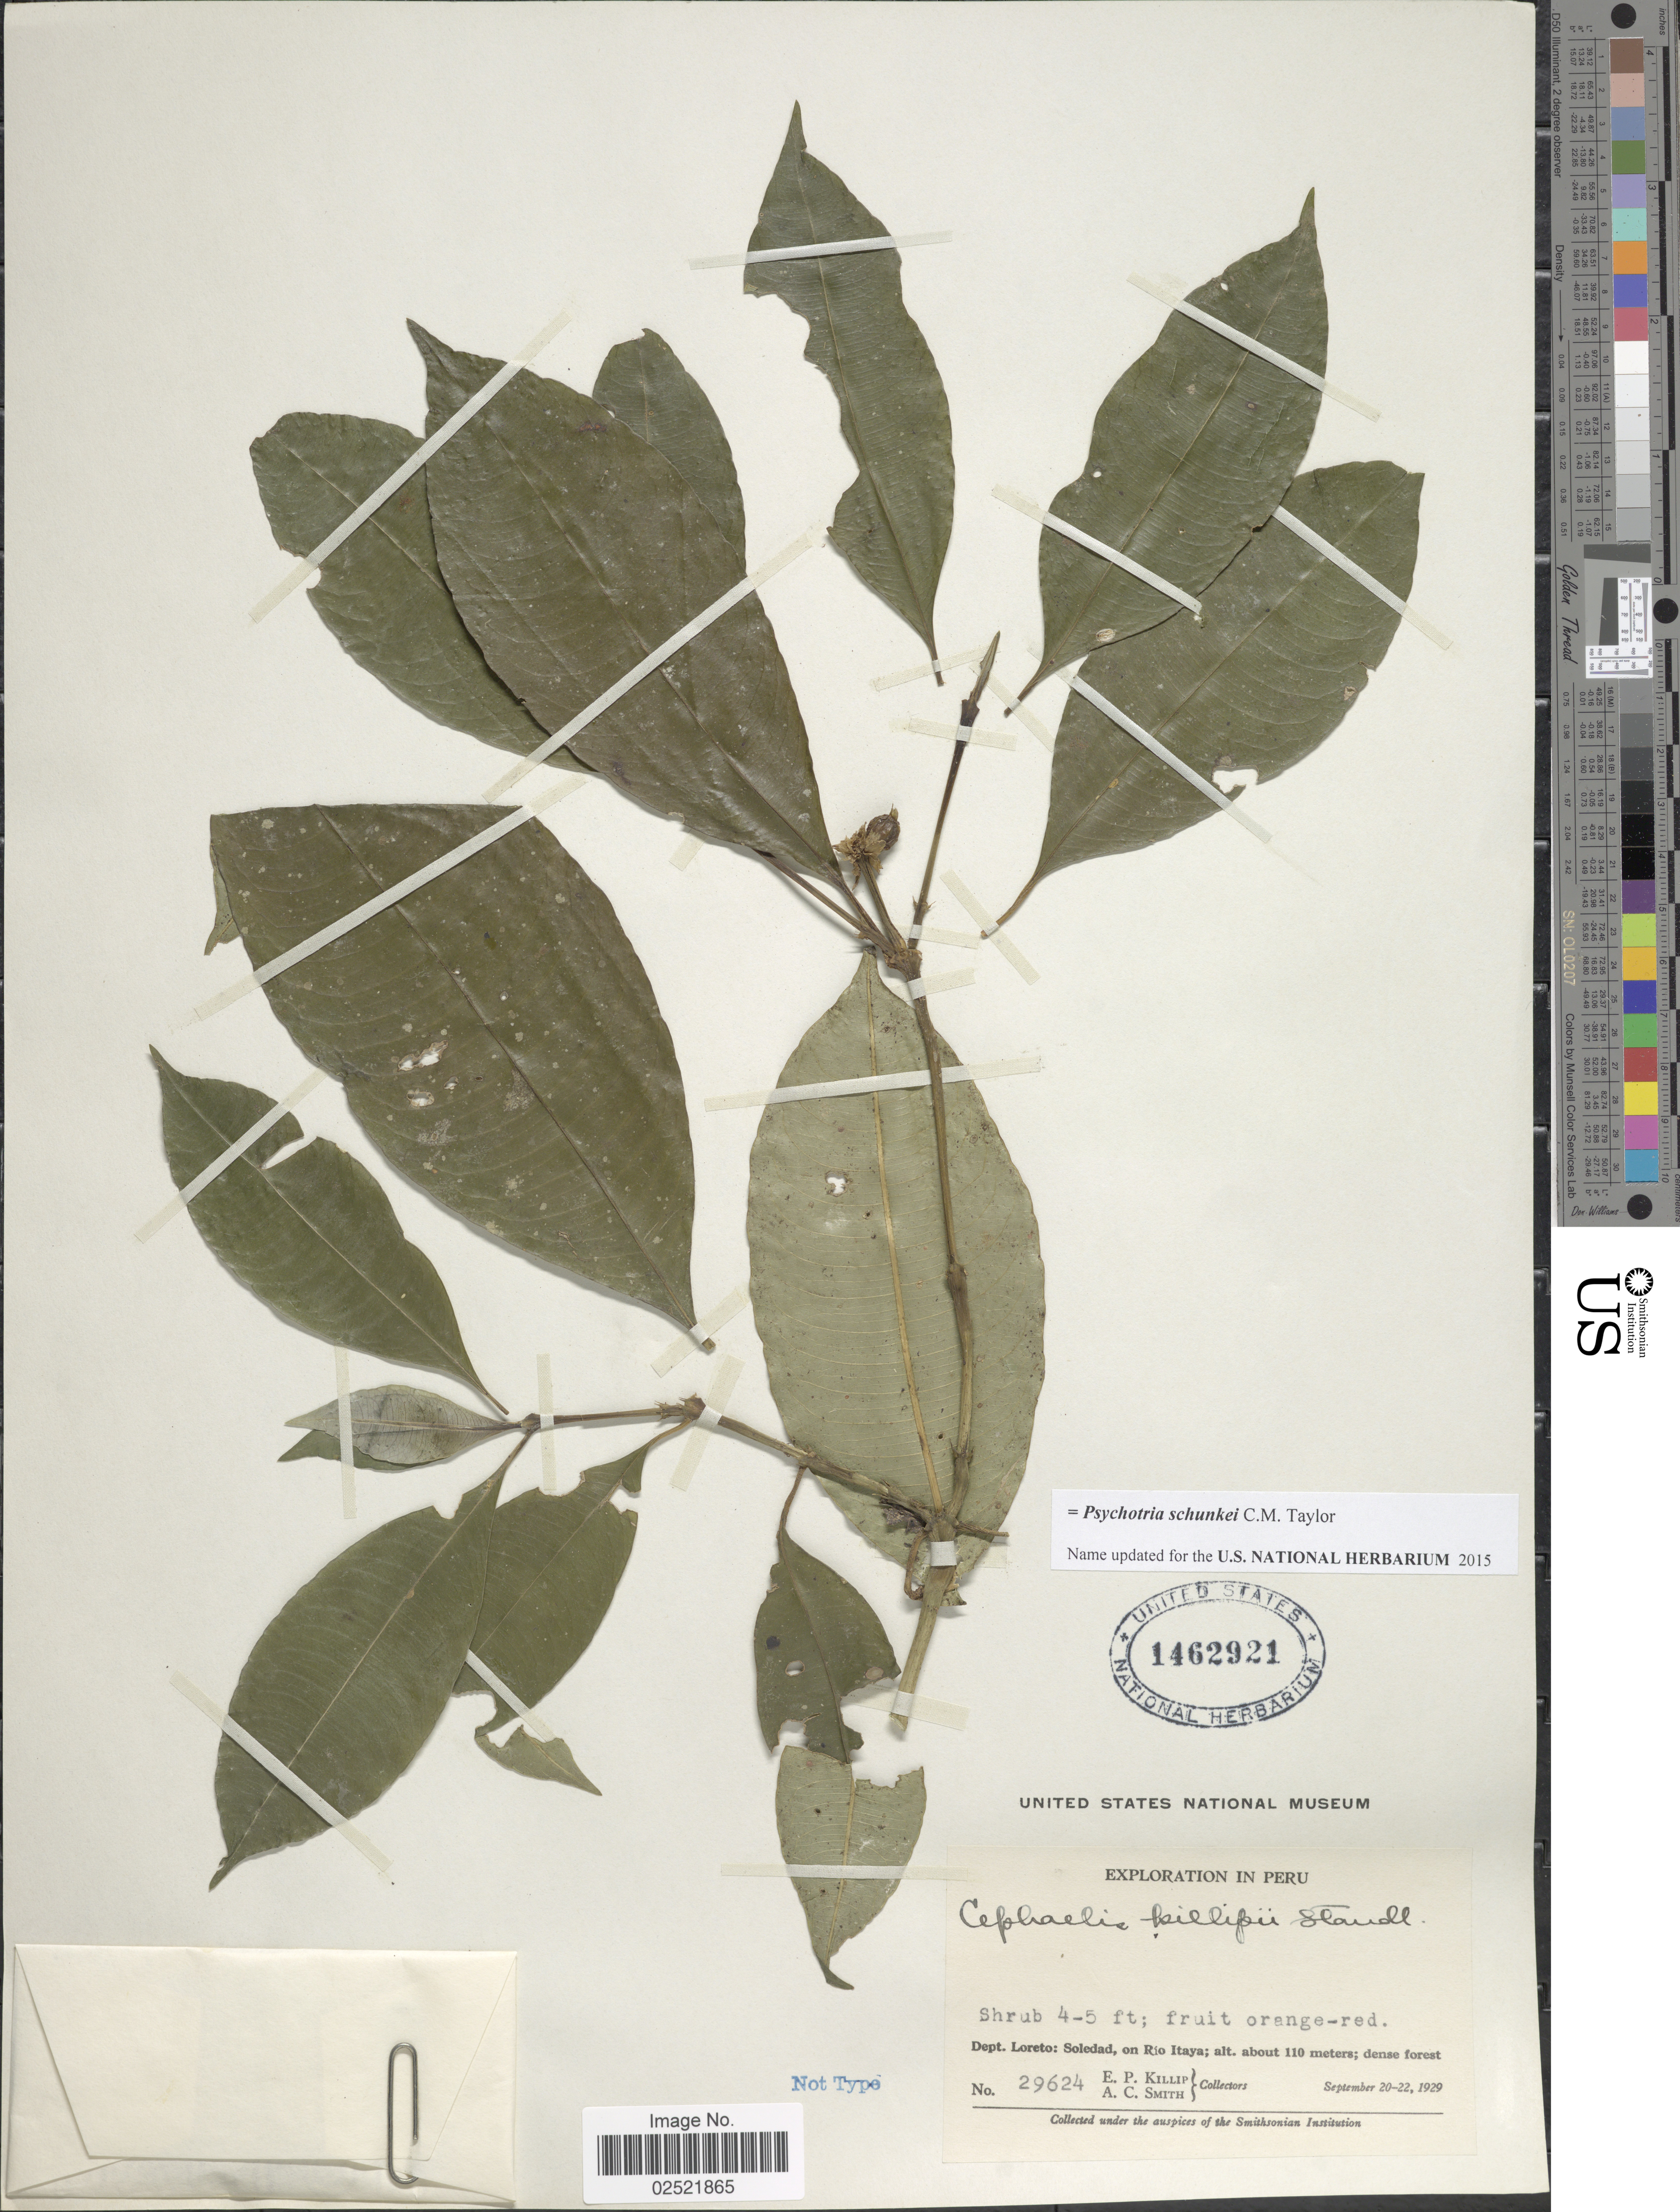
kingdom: Plantae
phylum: Tracheophyta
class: Magnoliopsida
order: Gentianales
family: Rubiaceae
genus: Psychotria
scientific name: Psychotria schunkei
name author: C.M. Taylor in Brako & Zarucchi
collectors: E. P. Killip & A. C. Smith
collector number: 29624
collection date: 1929-09-20/1929-09-22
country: Peru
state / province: Loreto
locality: Soledad, on Rio Itaya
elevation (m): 110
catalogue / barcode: US 1462921